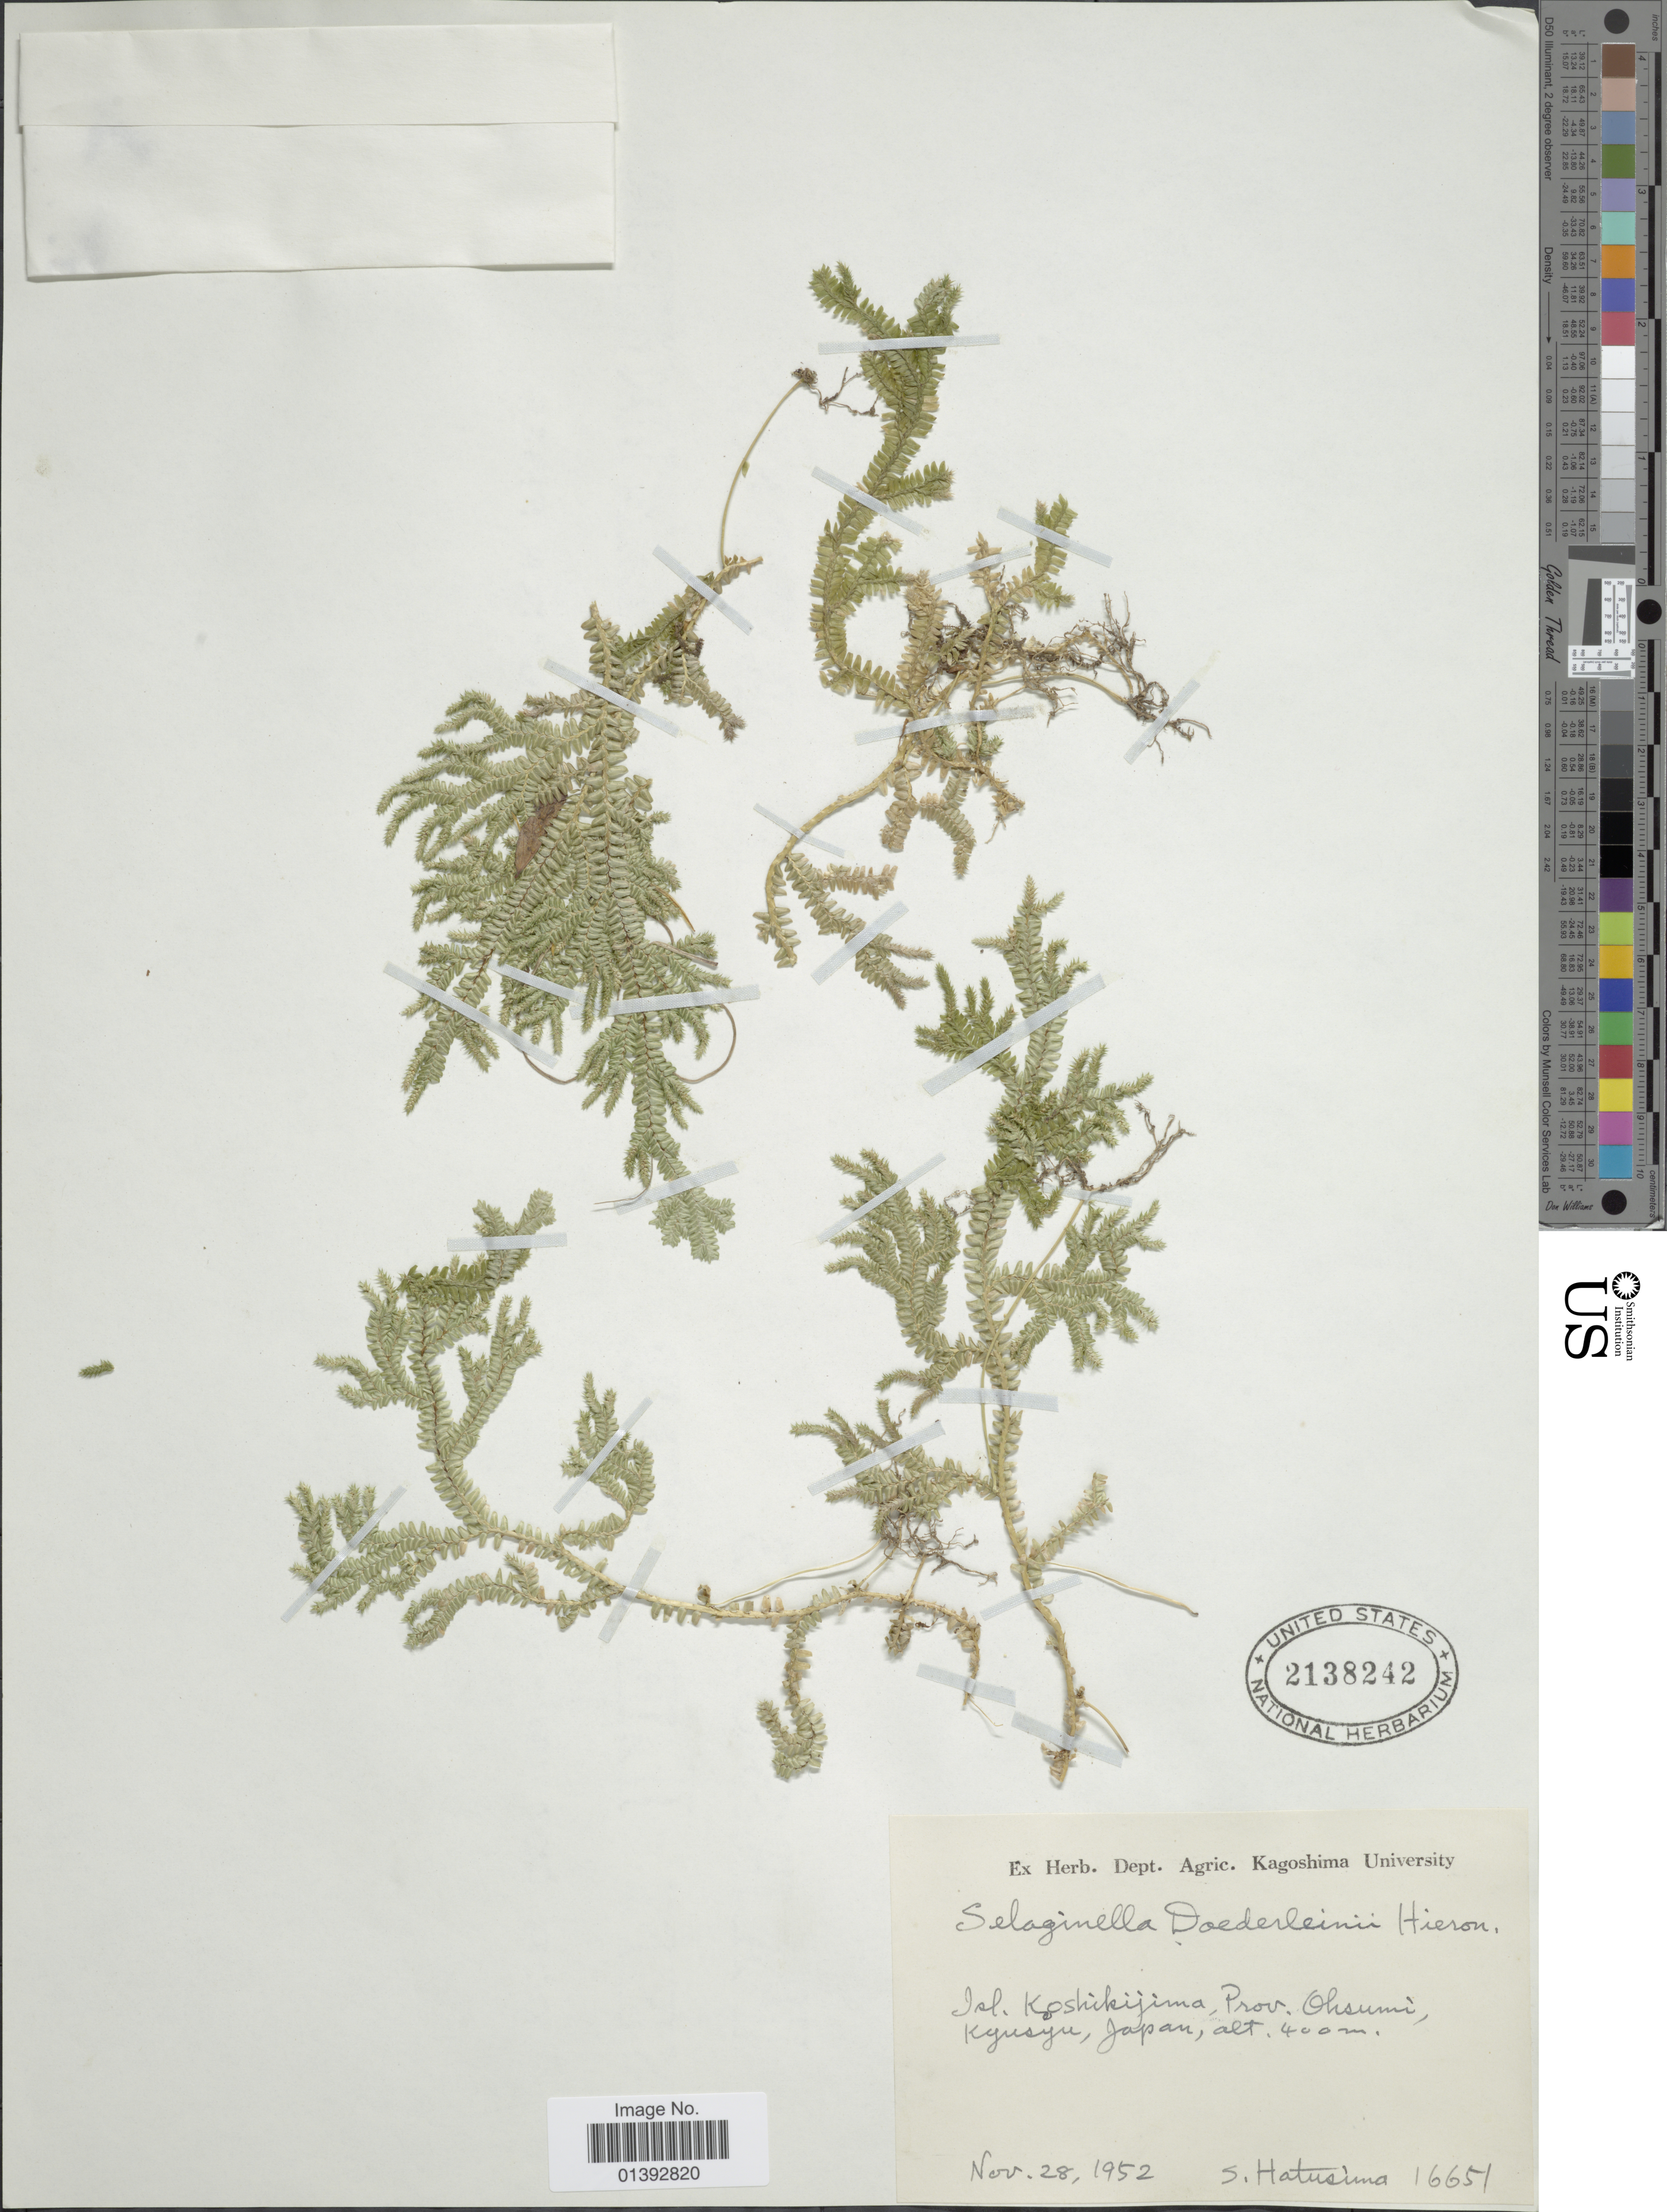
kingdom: Plantae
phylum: Tracheophyta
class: Lycopodiopsida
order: Selaginellales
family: Selaginellaceae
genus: Selaginella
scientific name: Selaginella doederleinii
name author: Hieron.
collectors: S. Hatusima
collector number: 16651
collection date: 1952-11-28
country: Japan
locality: Isl. Koshikijima, Prov. Ohsumi, Kyusyu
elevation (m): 400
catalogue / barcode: US 2138242